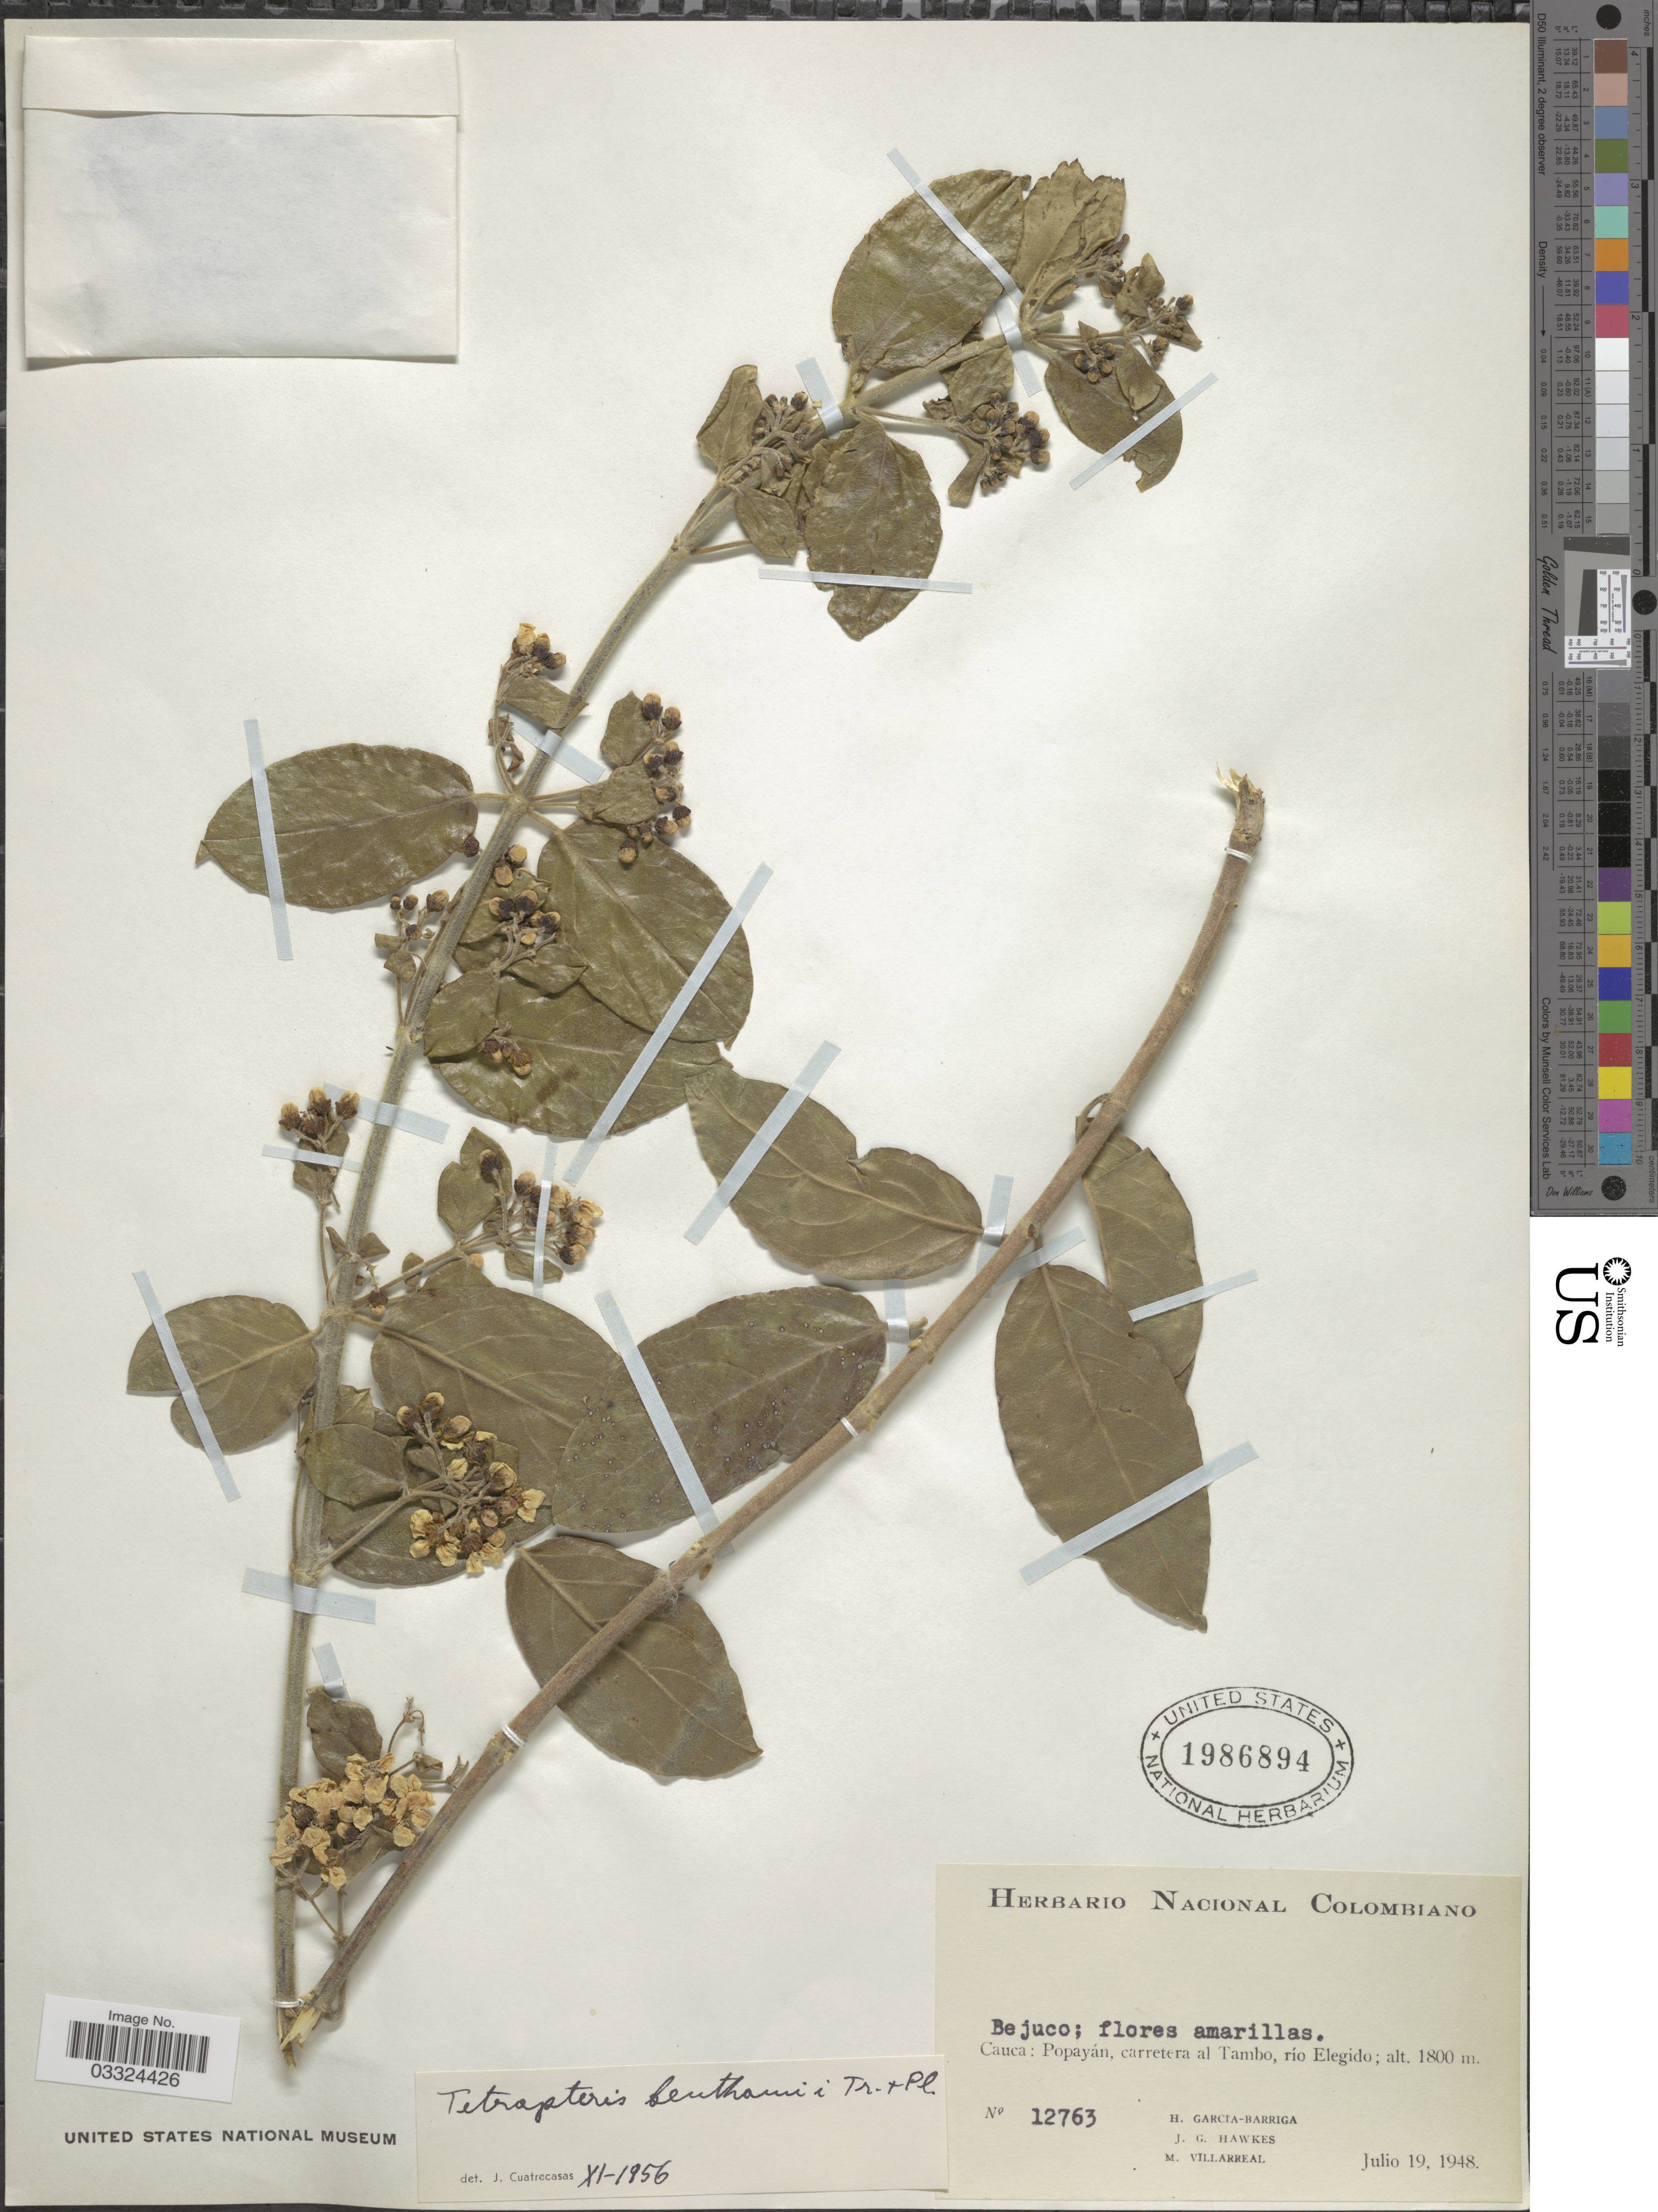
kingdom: Plantae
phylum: Tracheophyta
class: Magnoliopsida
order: Malpighiales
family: Malpighiaceae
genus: Tetrapterys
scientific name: Tetrapterys benthamii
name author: Triana & Planch.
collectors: H. García Barriga, J. Hawkes & M. Villarreal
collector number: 12763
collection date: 1948-07-19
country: Colombia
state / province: Cauca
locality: Popayán, carretera al Tambo, río Elegido.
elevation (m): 1800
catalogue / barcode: US 1986894